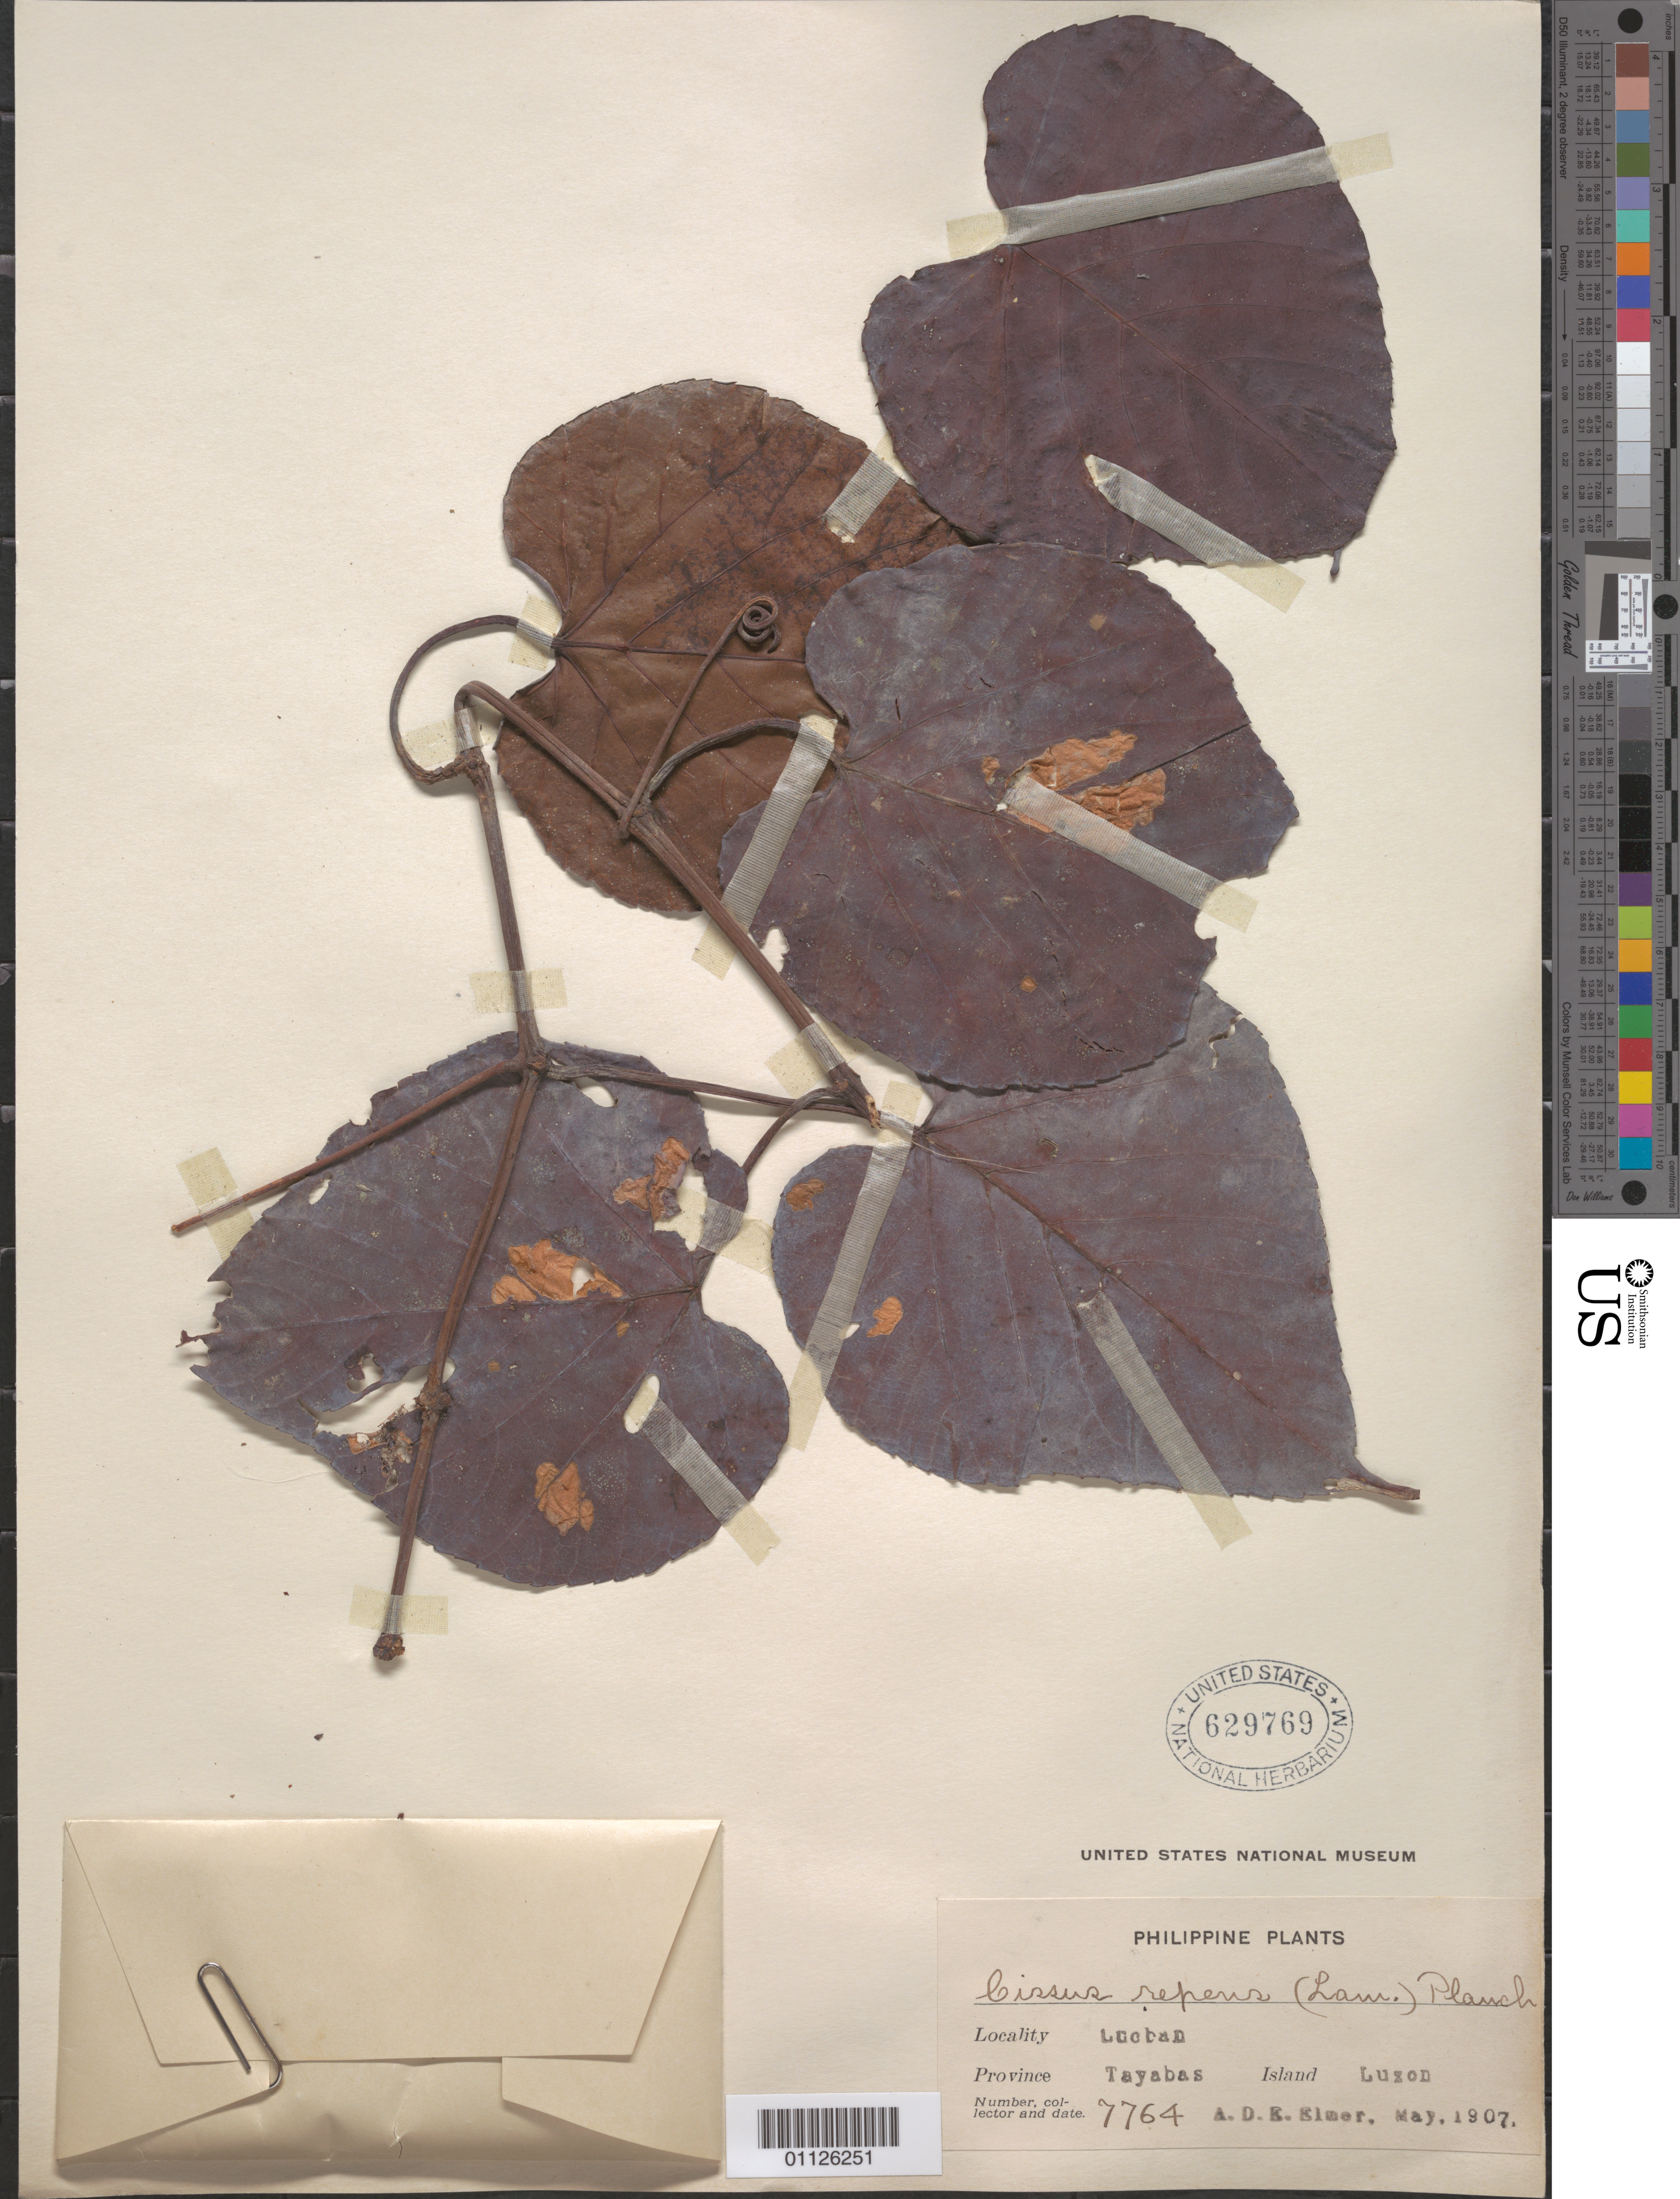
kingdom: Plantae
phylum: Tracheophyta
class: Magnoliopsida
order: Vitales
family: Vitaceae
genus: Cissus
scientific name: Cissus repens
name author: Lam.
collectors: A. D. E. Elmer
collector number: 7764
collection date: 1907-05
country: Philippines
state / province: Calabarzon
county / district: Quezon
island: Luzon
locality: Lucban. Tayabas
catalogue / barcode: US 629769